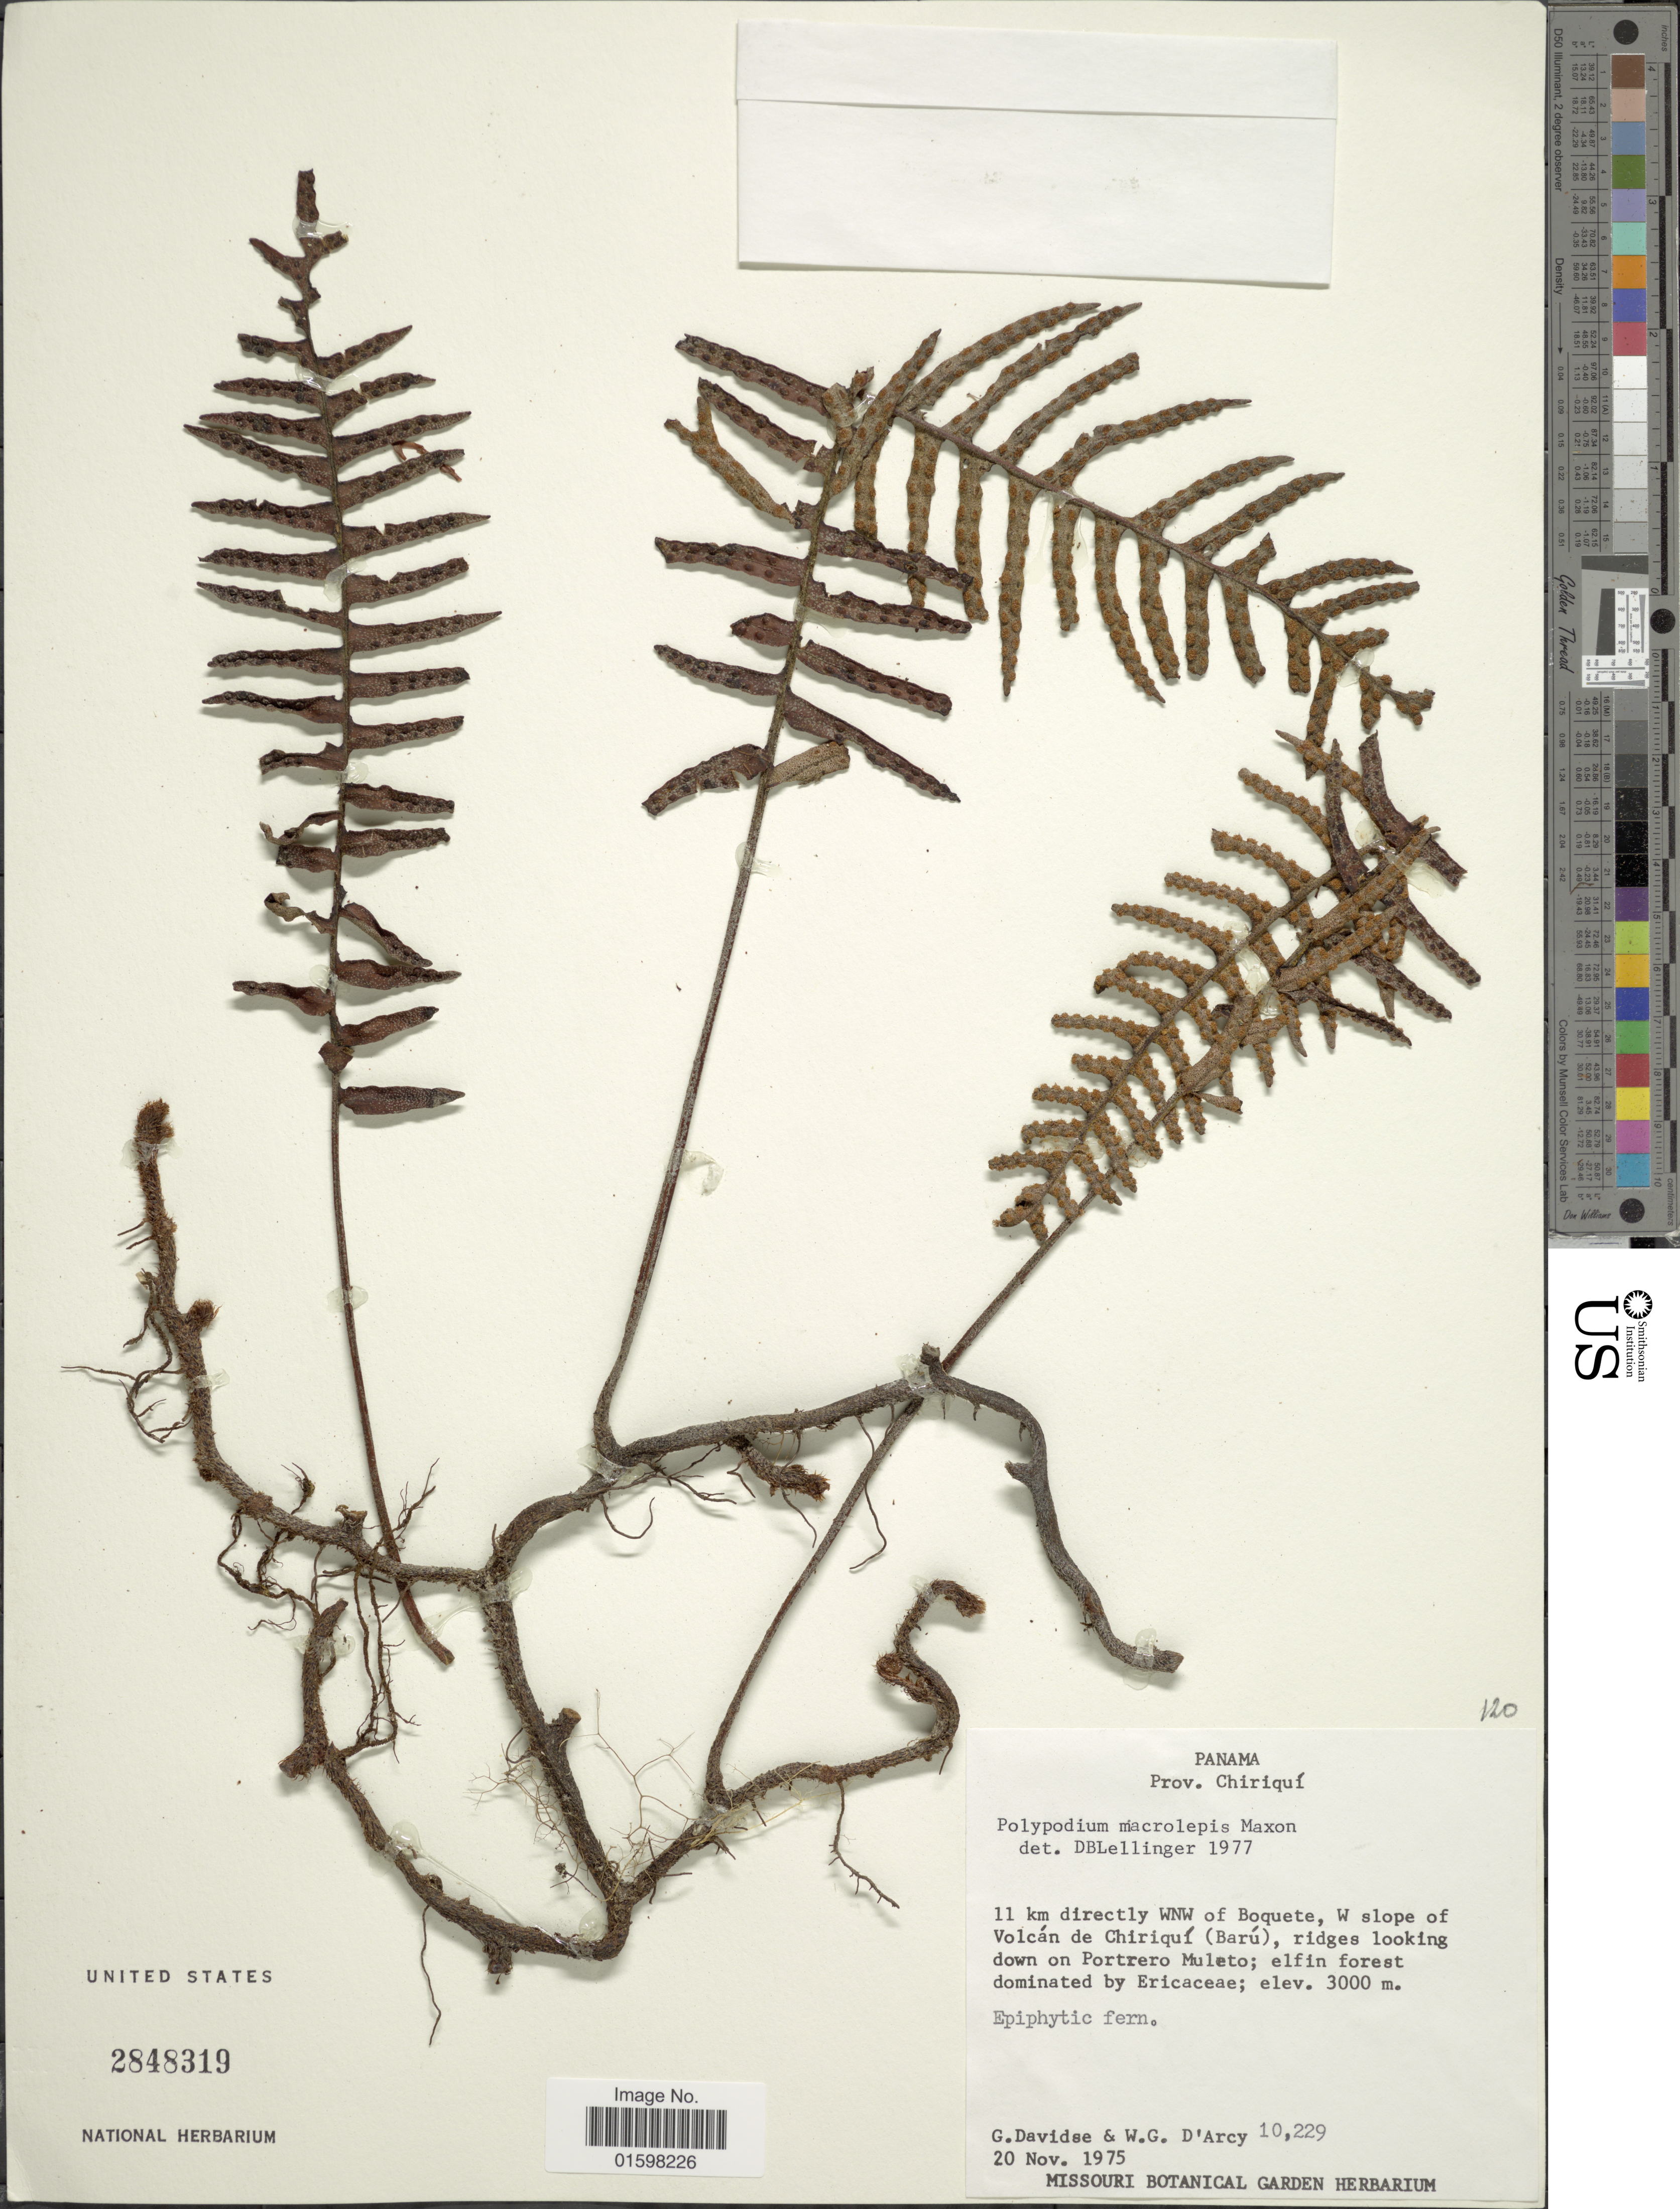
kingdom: Plantae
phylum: Tracheophyta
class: Polypodiopsida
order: Polypodiales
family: Polypodiaceae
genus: Pleopeltis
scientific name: Pleopeltis plebeia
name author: (Schltdl. ex Cham.) A.R. Sm. & Tejero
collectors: G. Davidse & W. G. D'Arcy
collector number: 10229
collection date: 1975-11-20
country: Panama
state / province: Chiriqui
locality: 11 km directly WNW of Boquete, W slope of Volcan de Chiriqui ( Baru), ridges lookingk down on Portrero Muleto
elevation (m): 3000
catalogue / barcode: US 2848319